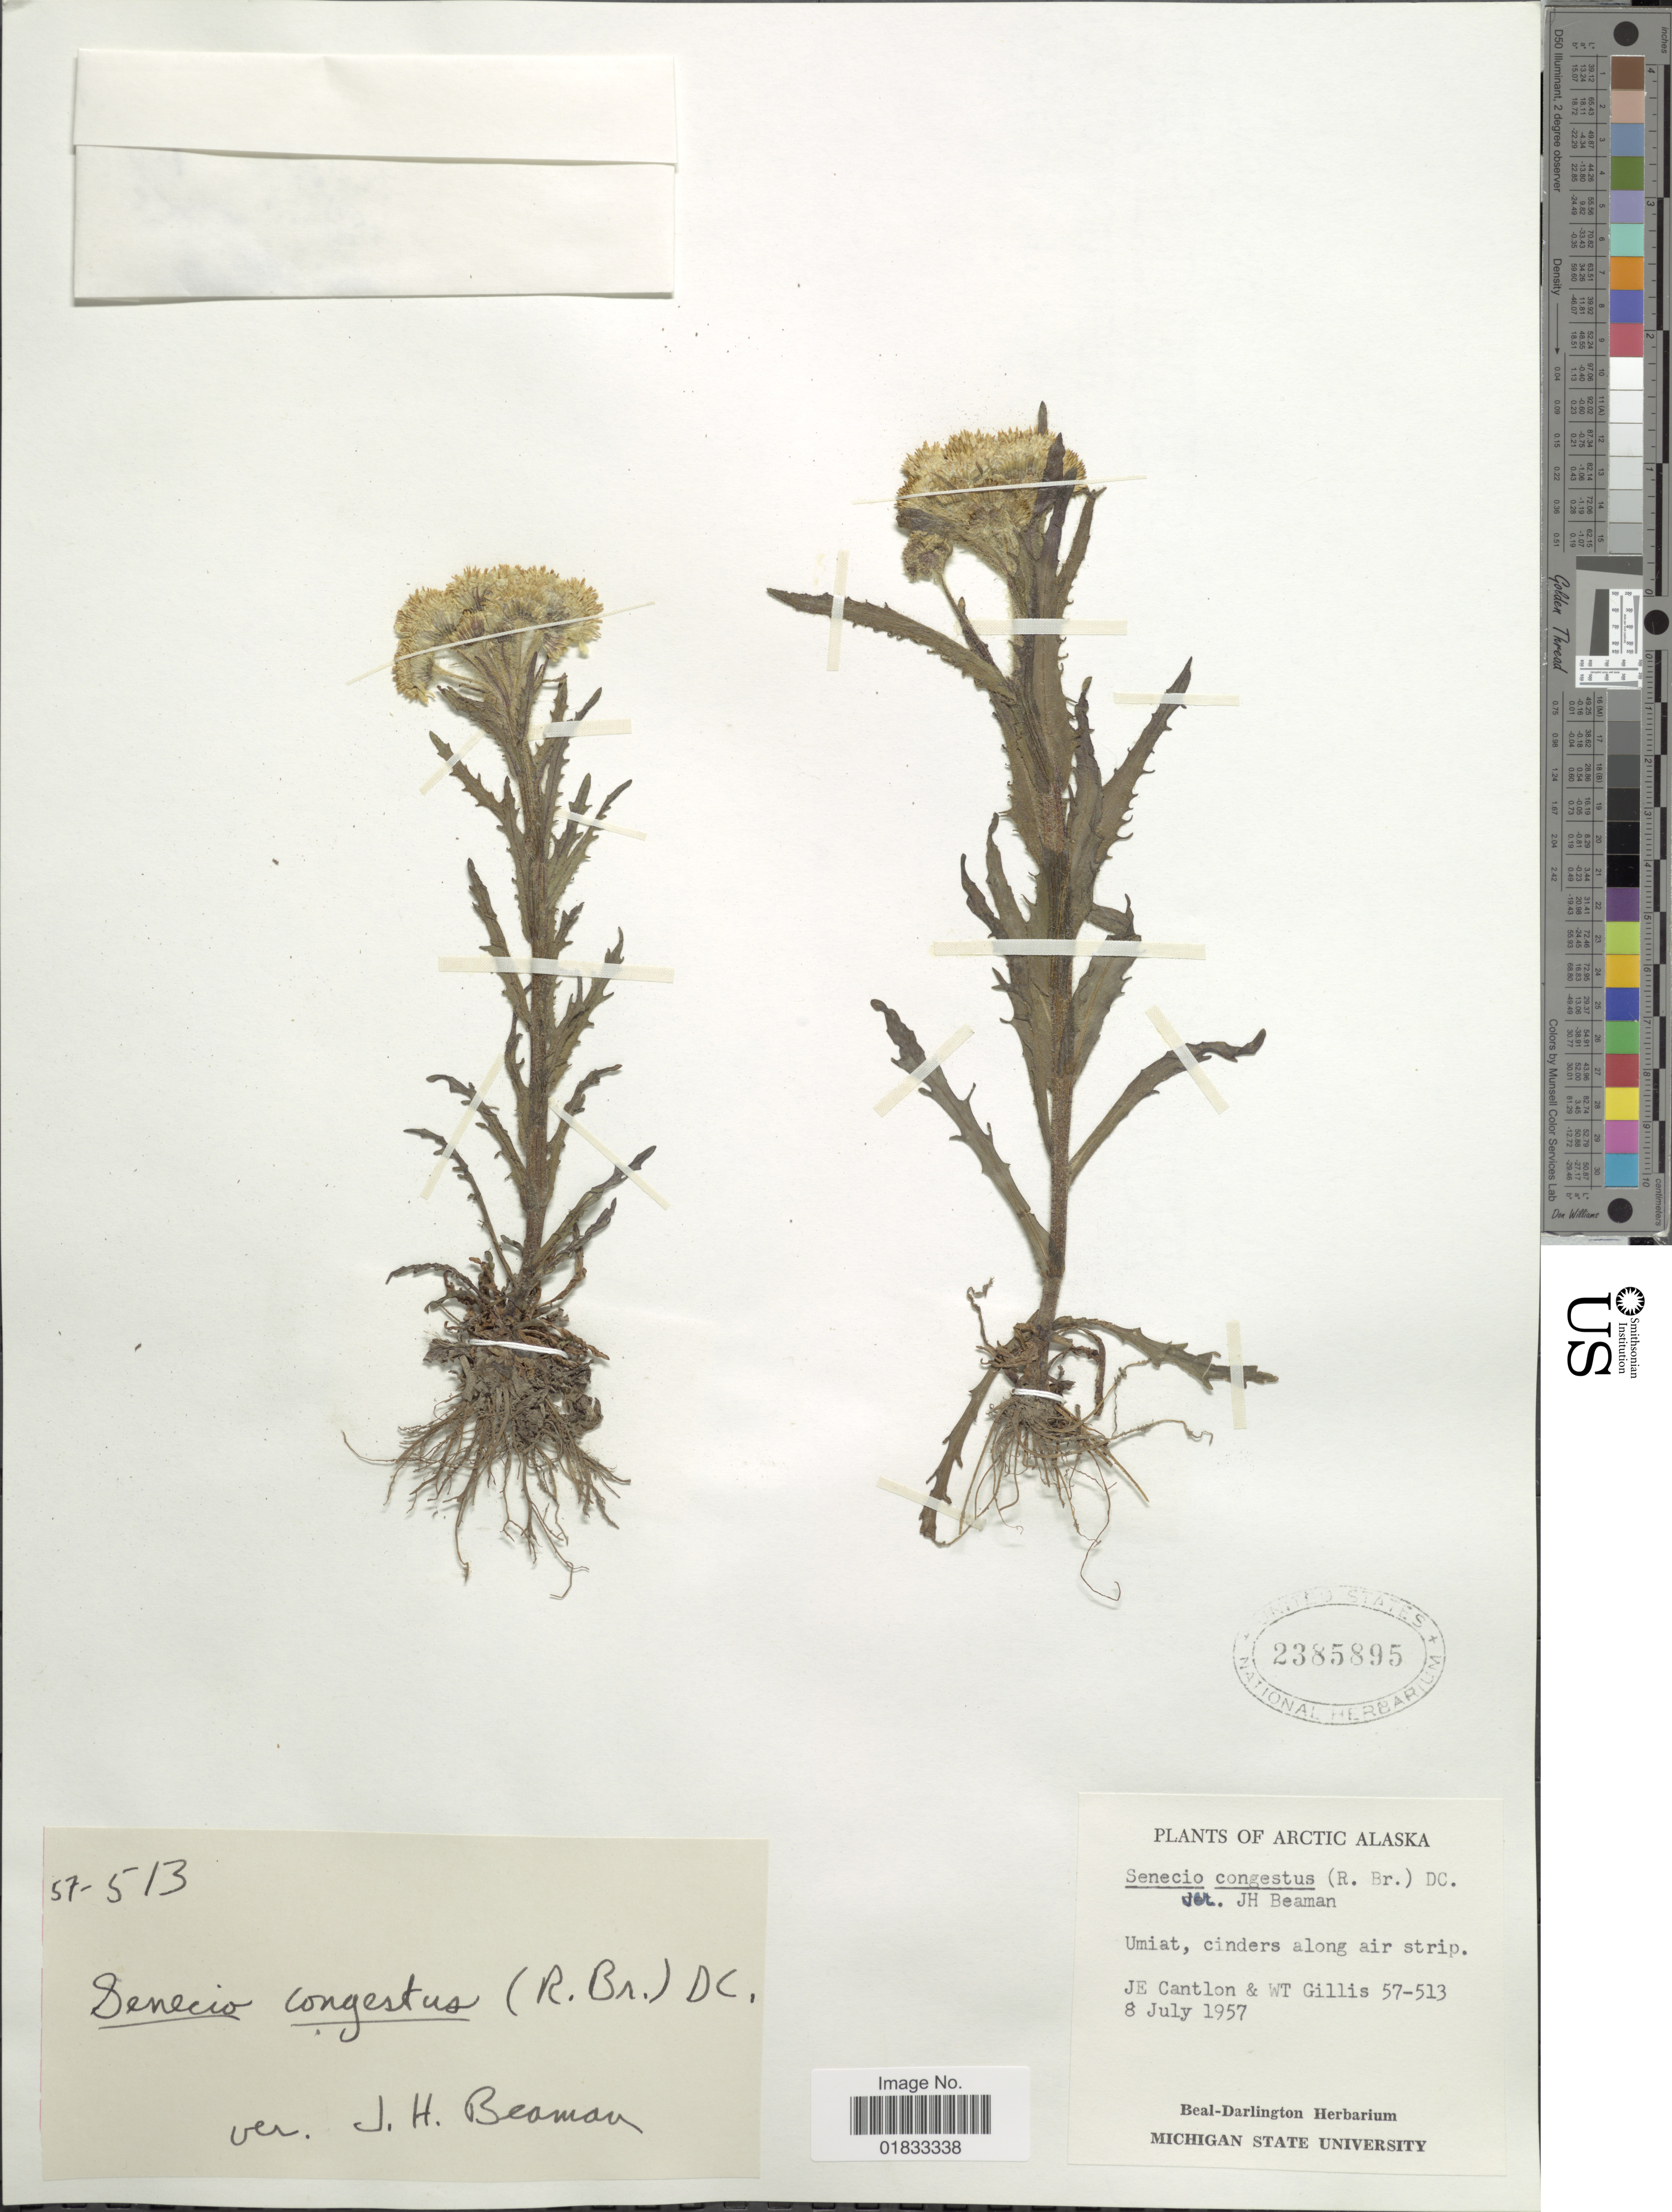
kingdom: Plantae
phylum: Tracheophyta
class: Magnoliopsida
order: Asterales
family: Asteraceae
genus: Tephroseris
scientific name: Tephroseris palustris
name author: (L.) Rchb.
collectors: J. Cantlon & W. T. Gillis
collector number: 57-513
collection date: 1957-07-08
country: United States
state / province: Alaska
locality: Arctic Alaska, Umiat, cinders along air strip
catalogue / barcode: US 2385895